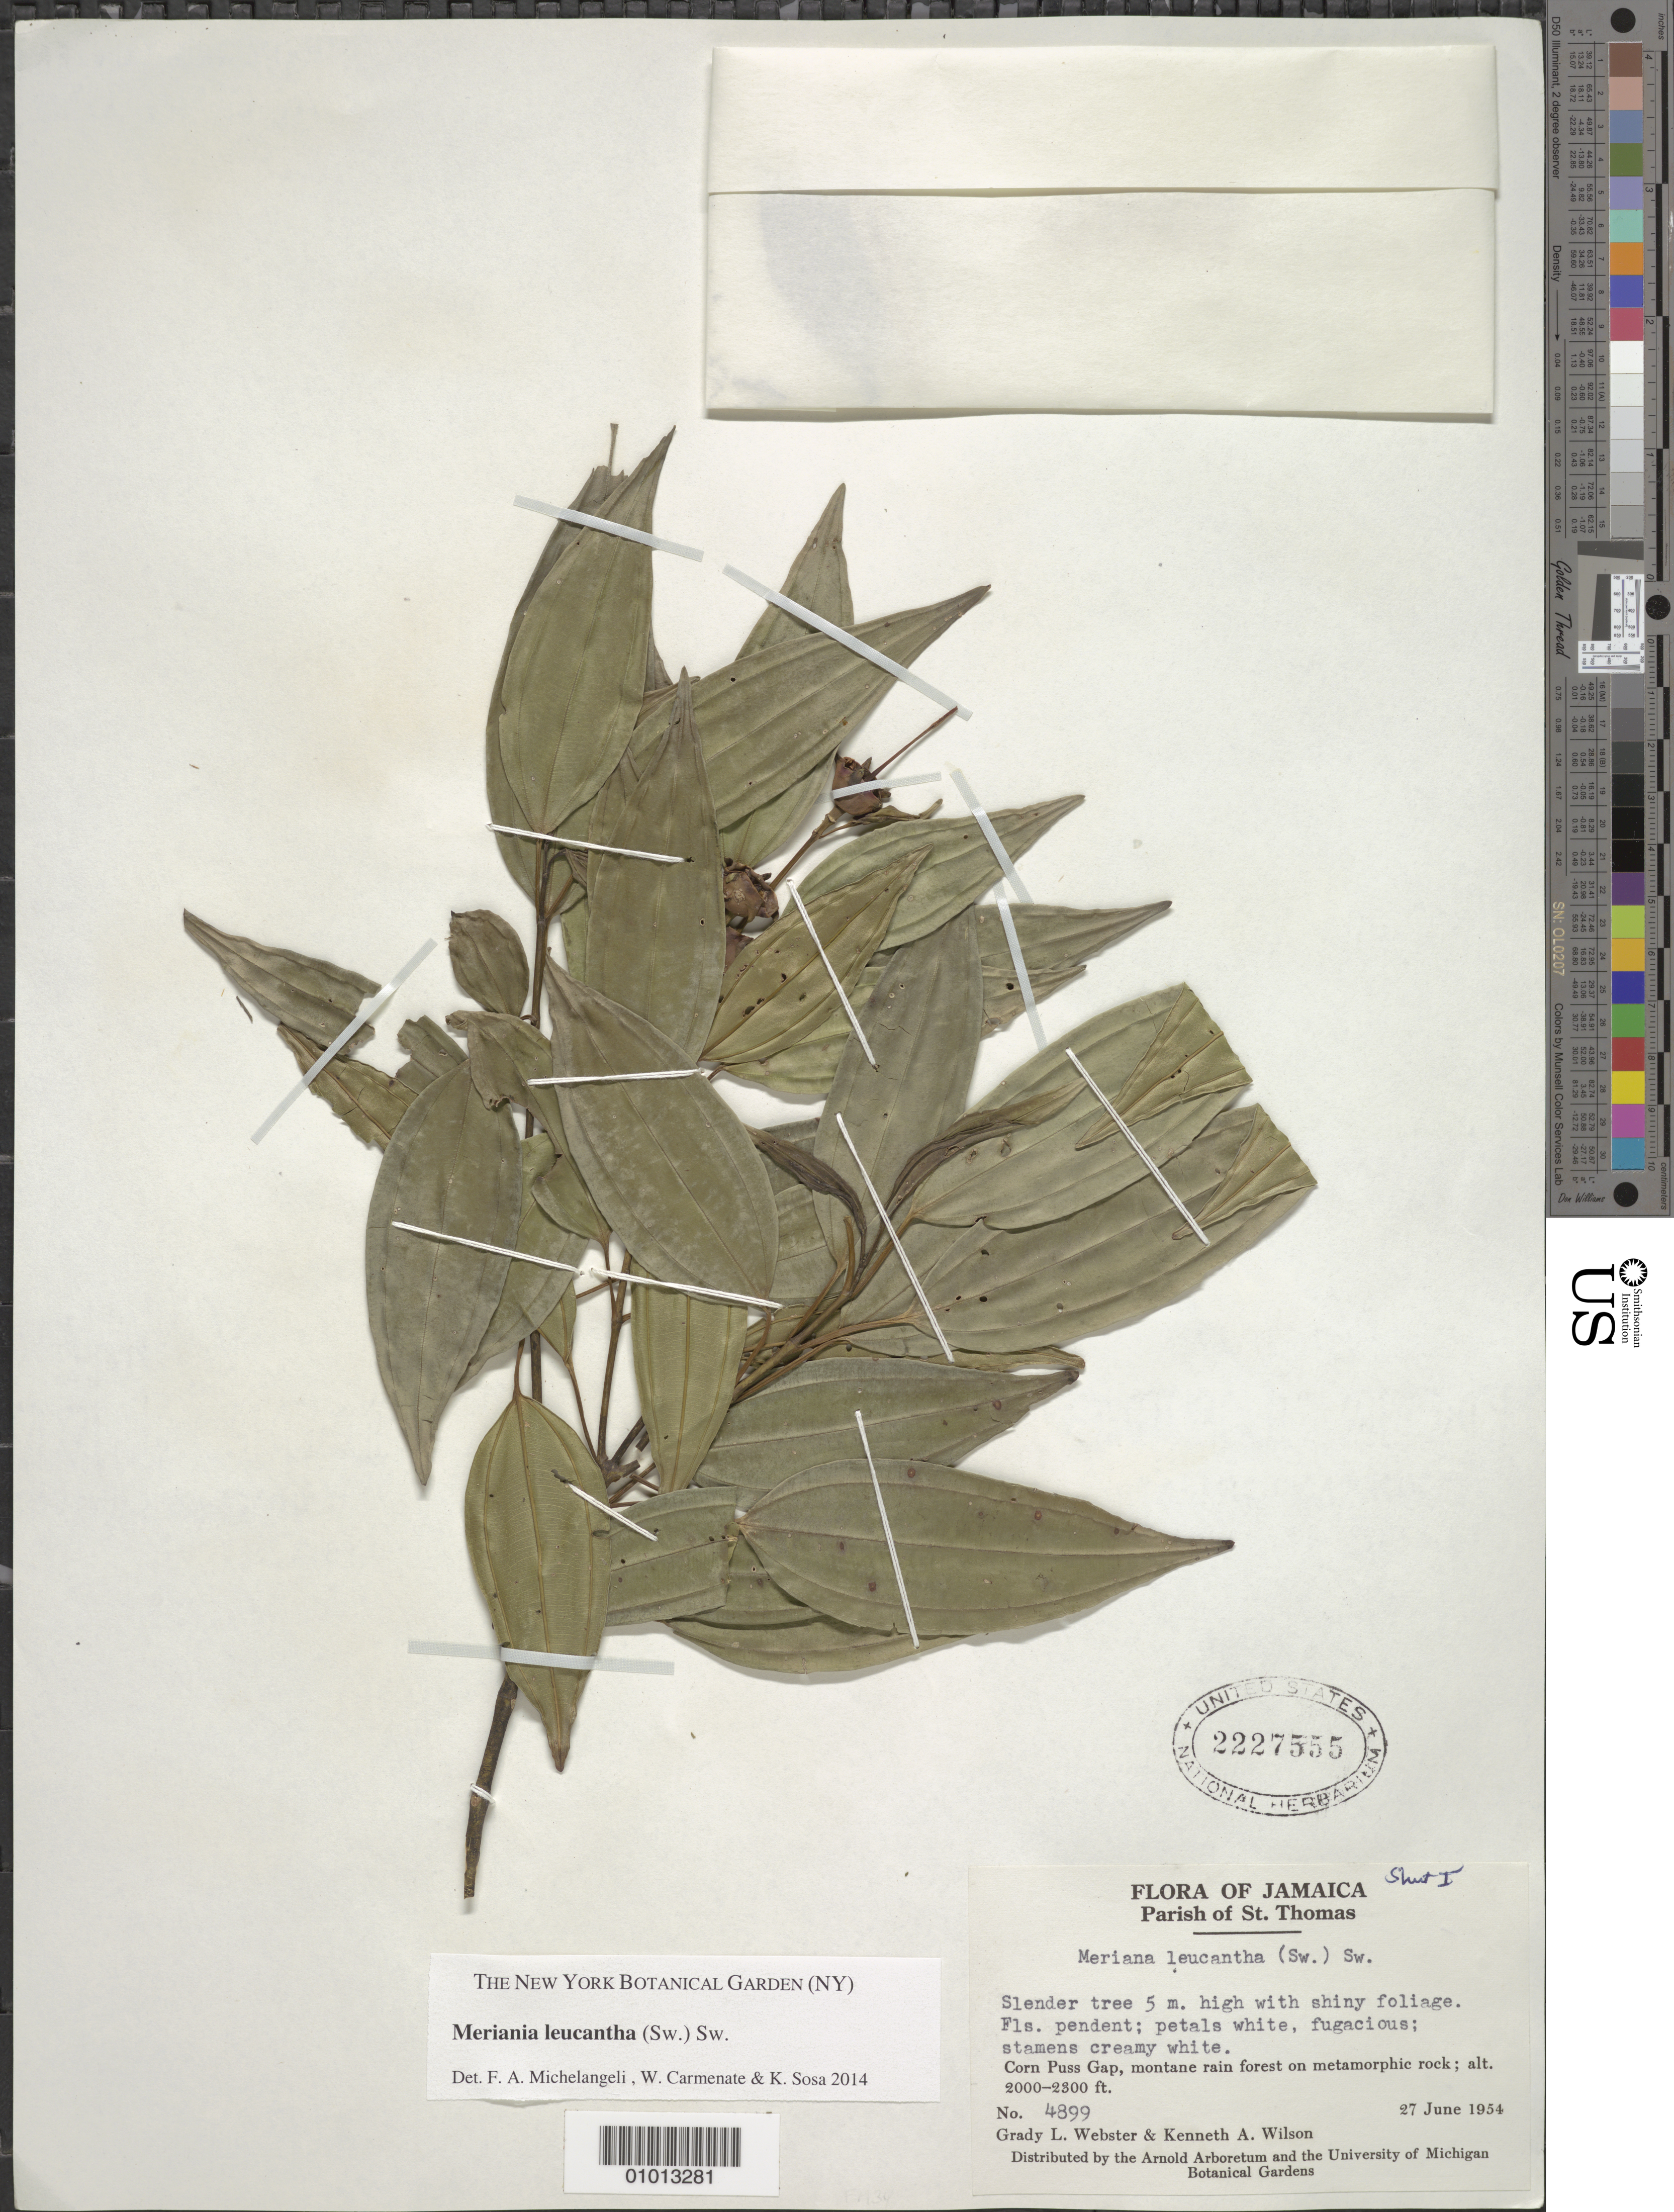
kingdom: Plantae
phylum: Tracheophyta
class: Magnoliopsida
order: Myrtales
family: Melastomataceae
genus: Meriania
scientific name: Meriania leucantha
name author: Sw.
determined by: Michelangeli, F. A.; Carmenate, W.; Sosa, K.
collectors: G. L. Webster & K. A. Wilson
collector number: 4899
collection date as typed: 27 Jun 1954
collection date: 1954-06-27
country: Jamaica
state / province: Saint Thomas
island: Jamaica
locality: Corn Puss Gap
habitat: Montane rain forest on metamorphic rock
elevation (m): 610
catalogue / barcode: US 2227555